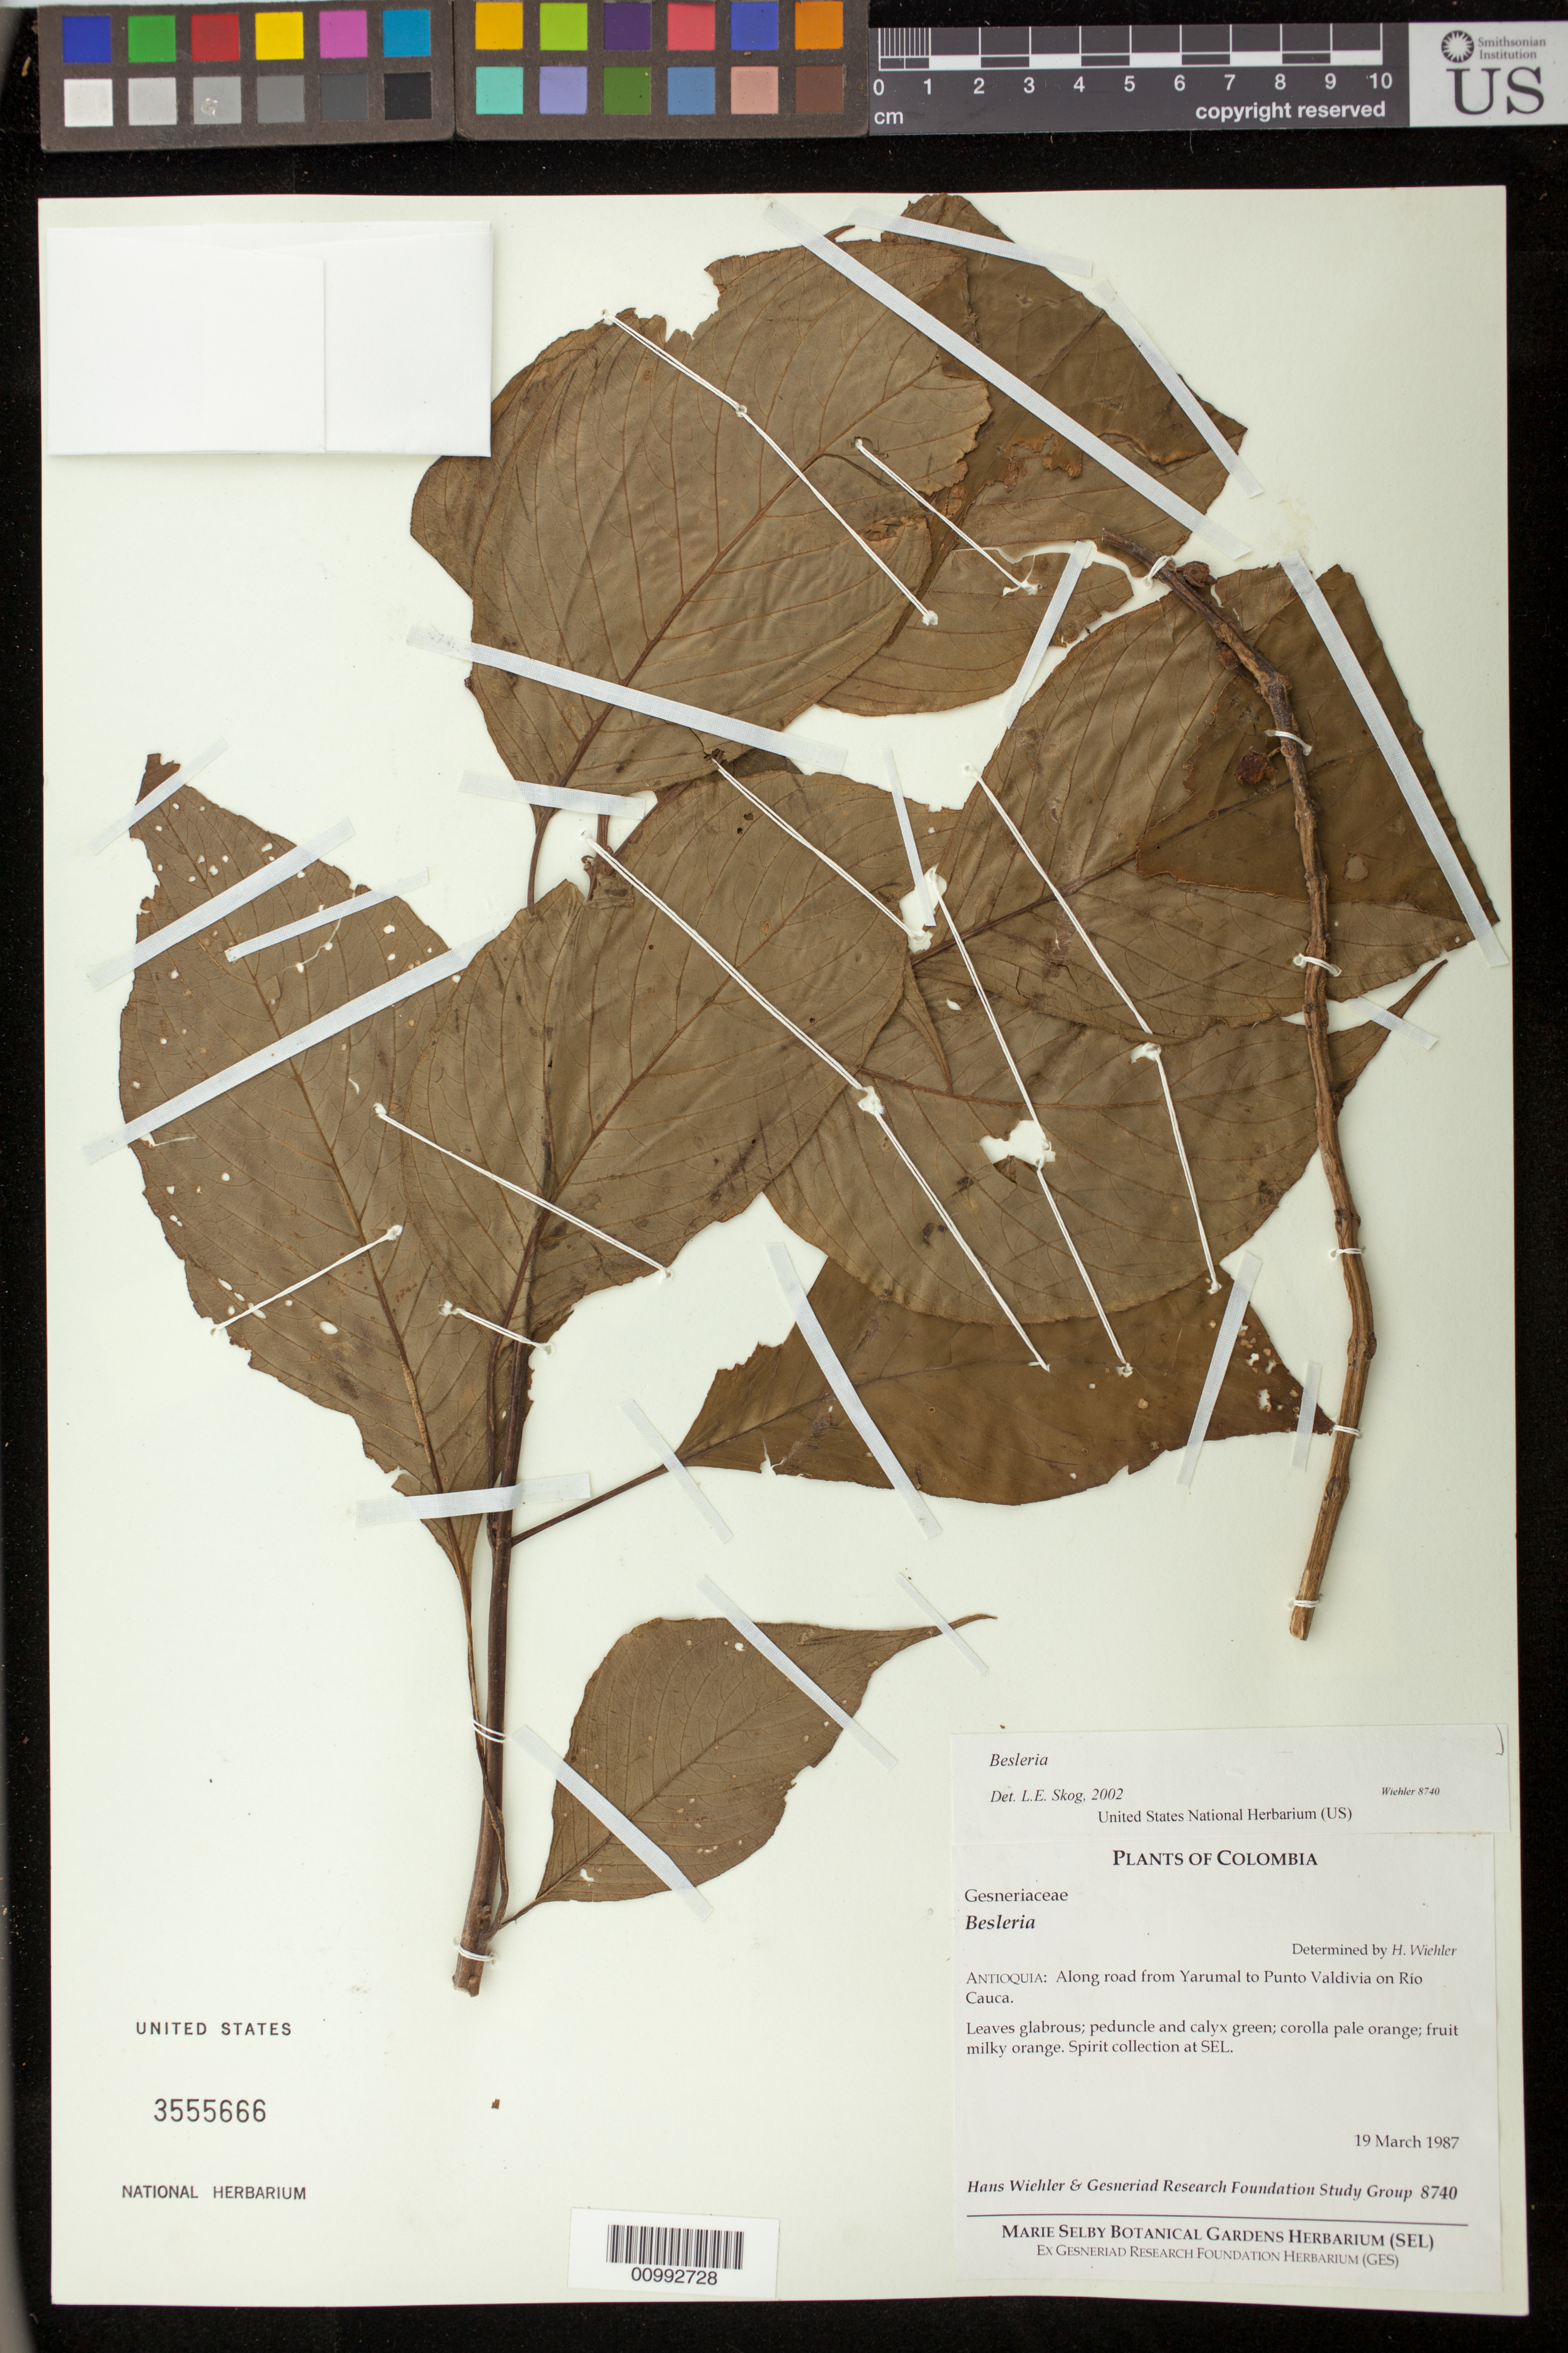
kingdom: Plantae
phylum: Tracheophyta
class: Magnoliopsida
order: Lamiales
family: Gesneriaceae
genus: Besleria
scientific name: Besleria sp.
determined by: Skog, Laurence E.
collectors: H. J. Wiehler & GRF Study Group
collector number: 8740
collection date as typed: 19 Mar 1987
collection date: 1987-03-19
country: Colombia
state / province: Antioquia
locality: Antioquia: along road from Yarumal to Punto Valdivia on Rio Cauca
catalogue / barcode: US 3555666